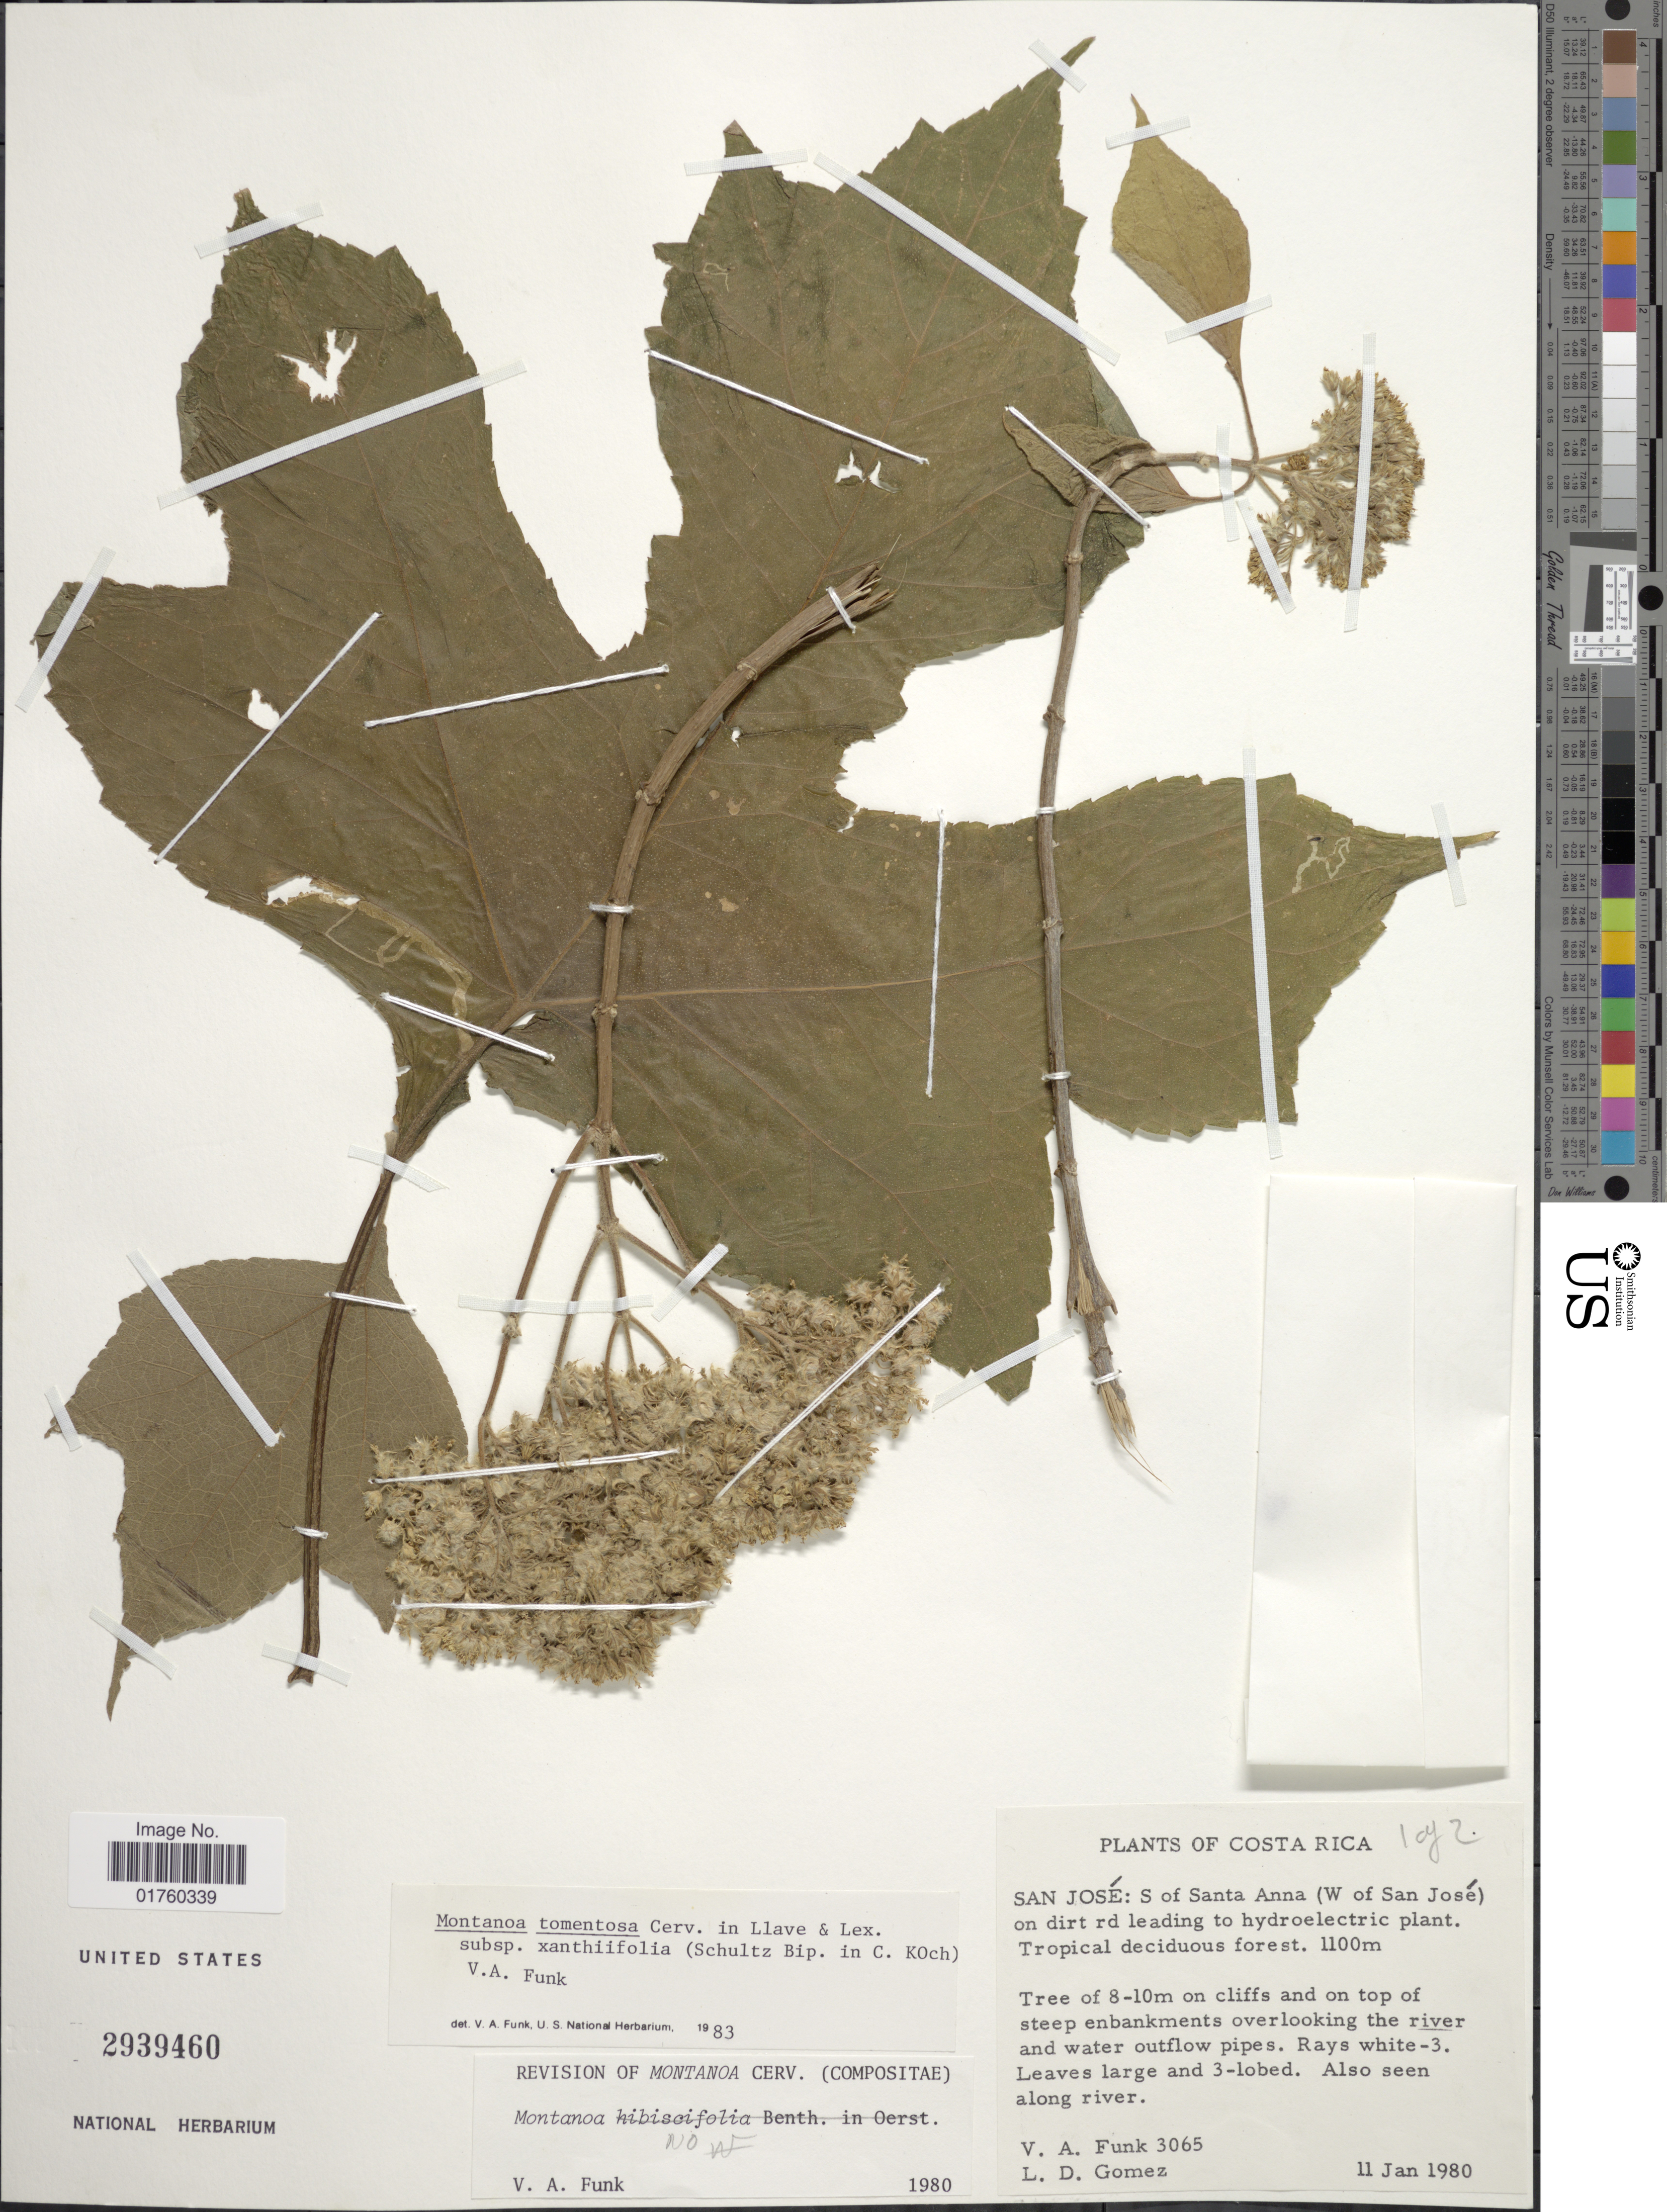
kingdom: Plantae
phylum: Tracheophyta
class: Magnoliopsida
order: Asterales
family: Asteraceae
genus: Montanoa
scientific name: Montanoa tomentosa subsp. xanthiifolia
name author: (Sch. Bip. in C. Koch) V.A. Funk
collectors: V. Funk & L. D. Gómez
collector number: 3065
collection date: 1980-01-11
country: Costa Rica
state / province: San José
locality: S of Santa Anna (W of San Jose) on dirt rd leading to hydroelectric plant.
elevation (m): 1100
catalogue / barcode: US 2939460